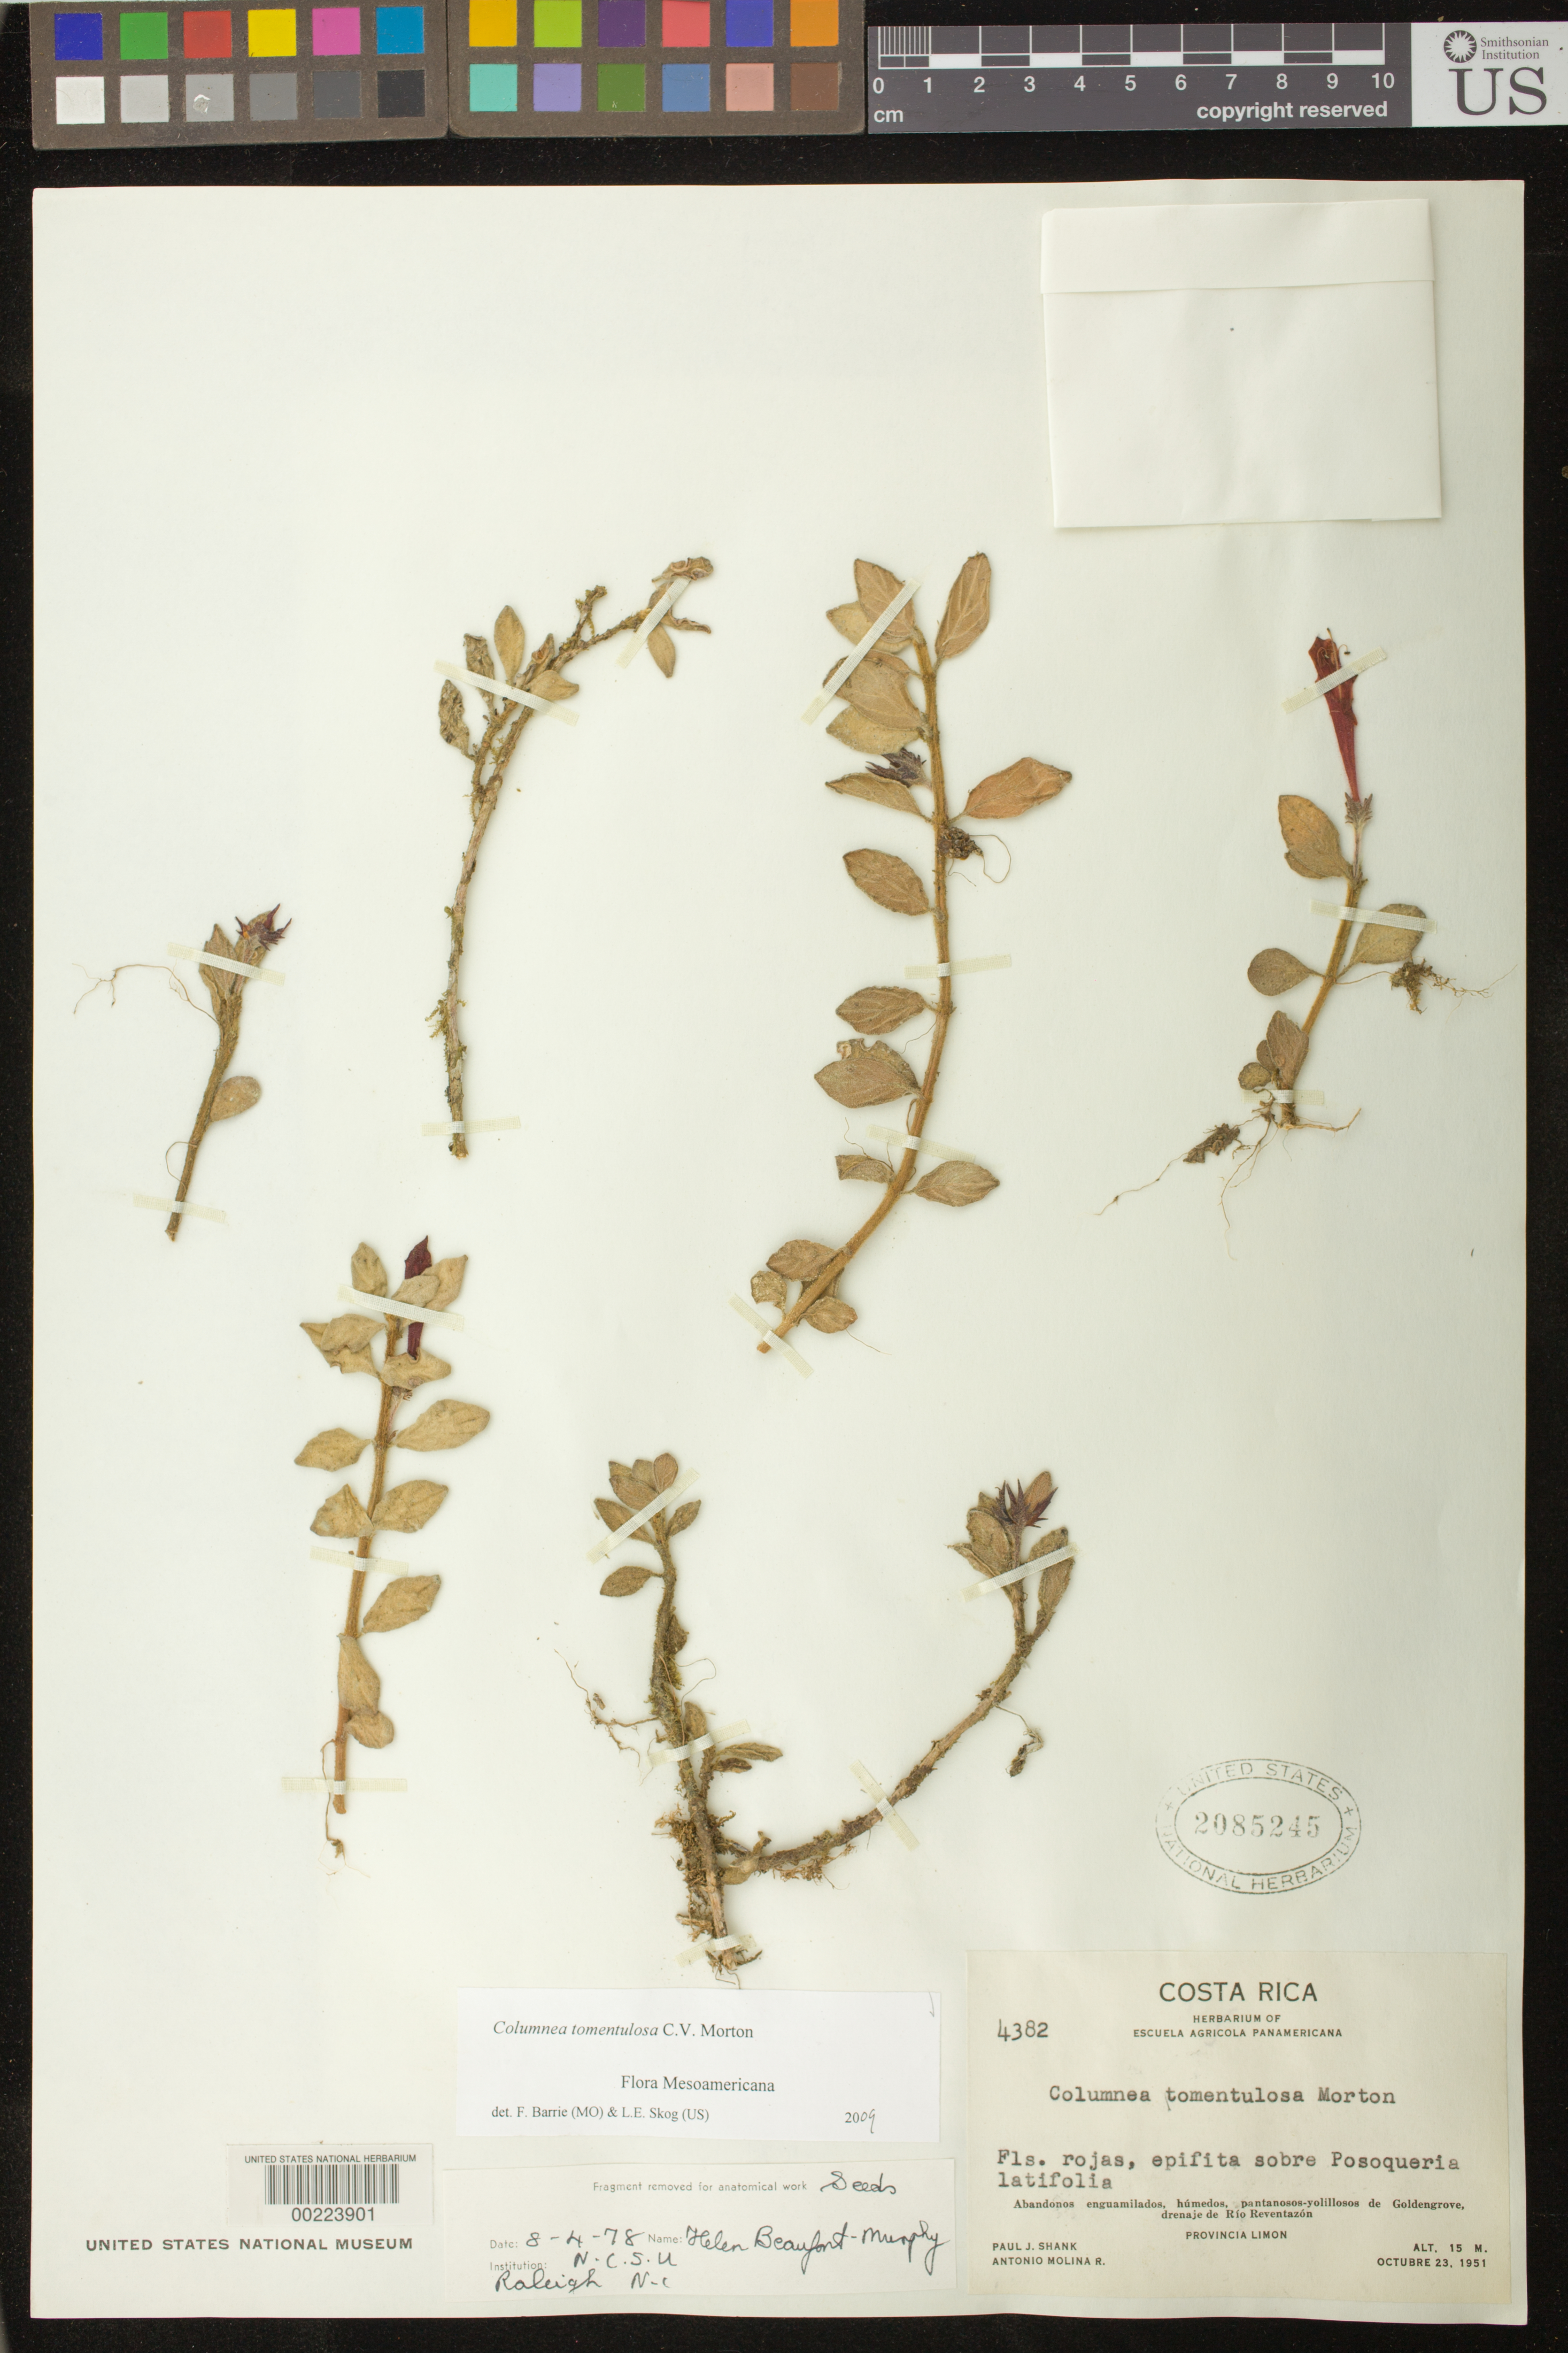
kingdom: Plantae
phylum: Tracheophyta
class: Magnoliopsida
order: Lamiales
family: Gesneriaceae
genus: Columnea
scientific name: Columnea tomentulosa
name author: C.V. Morton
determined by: Barrie, F. R.; Skog, Laurence E.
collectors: P. J. Shank & A. Molina R.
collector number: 4382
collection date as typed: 23 Oct 1951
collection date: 1951-10-23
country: Costa Rica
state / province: Limón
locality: Abandonos enguamilados, húmedos, pantonosos-yolillosos de Goldengrove, drenaje de Rio Reventazon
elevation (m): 15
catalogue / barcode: US 2085245